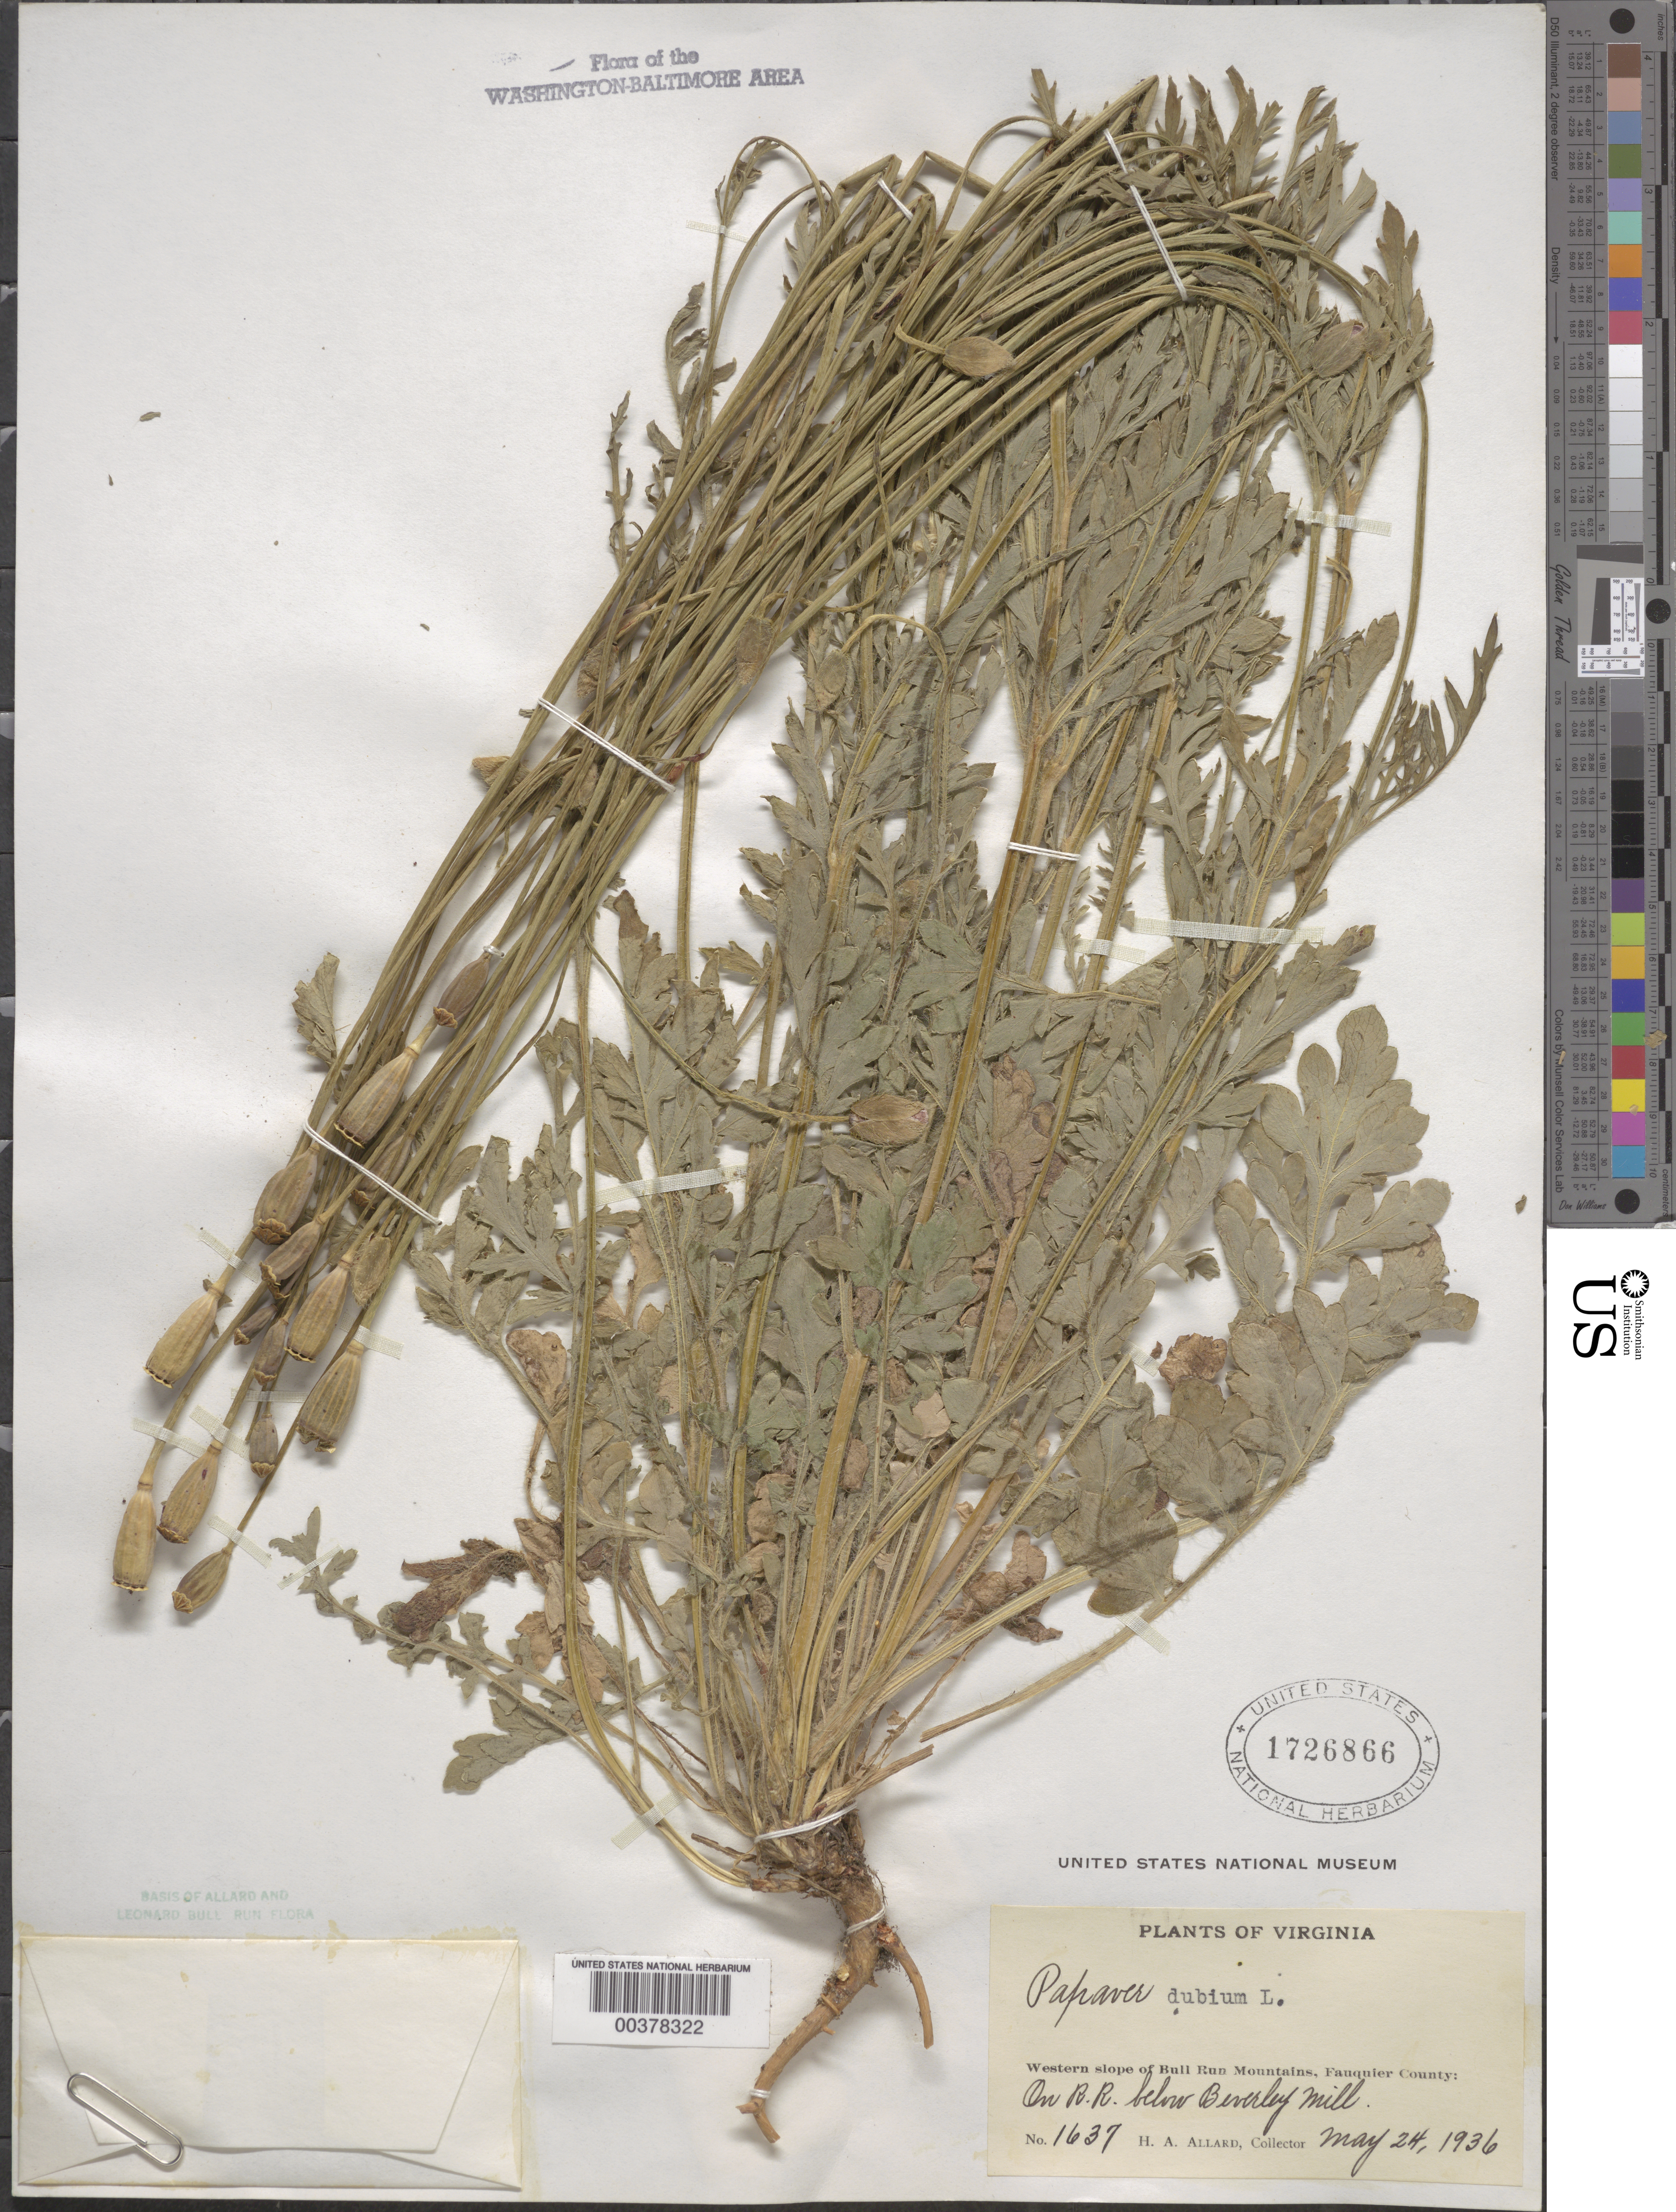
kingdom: Plantae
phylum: Tracheophyta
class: Magnoliopsida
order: Ranunculales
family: Papaveraceae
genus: Papaver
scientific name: Papaver dubium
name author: L.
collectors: H. A. Allard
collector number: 1637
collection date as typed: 24 May 1936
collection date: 1936-05-24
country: United States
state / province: Virginia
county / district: Fauquier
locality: Below Beverley Mill, railroad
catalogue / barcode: US 1726866